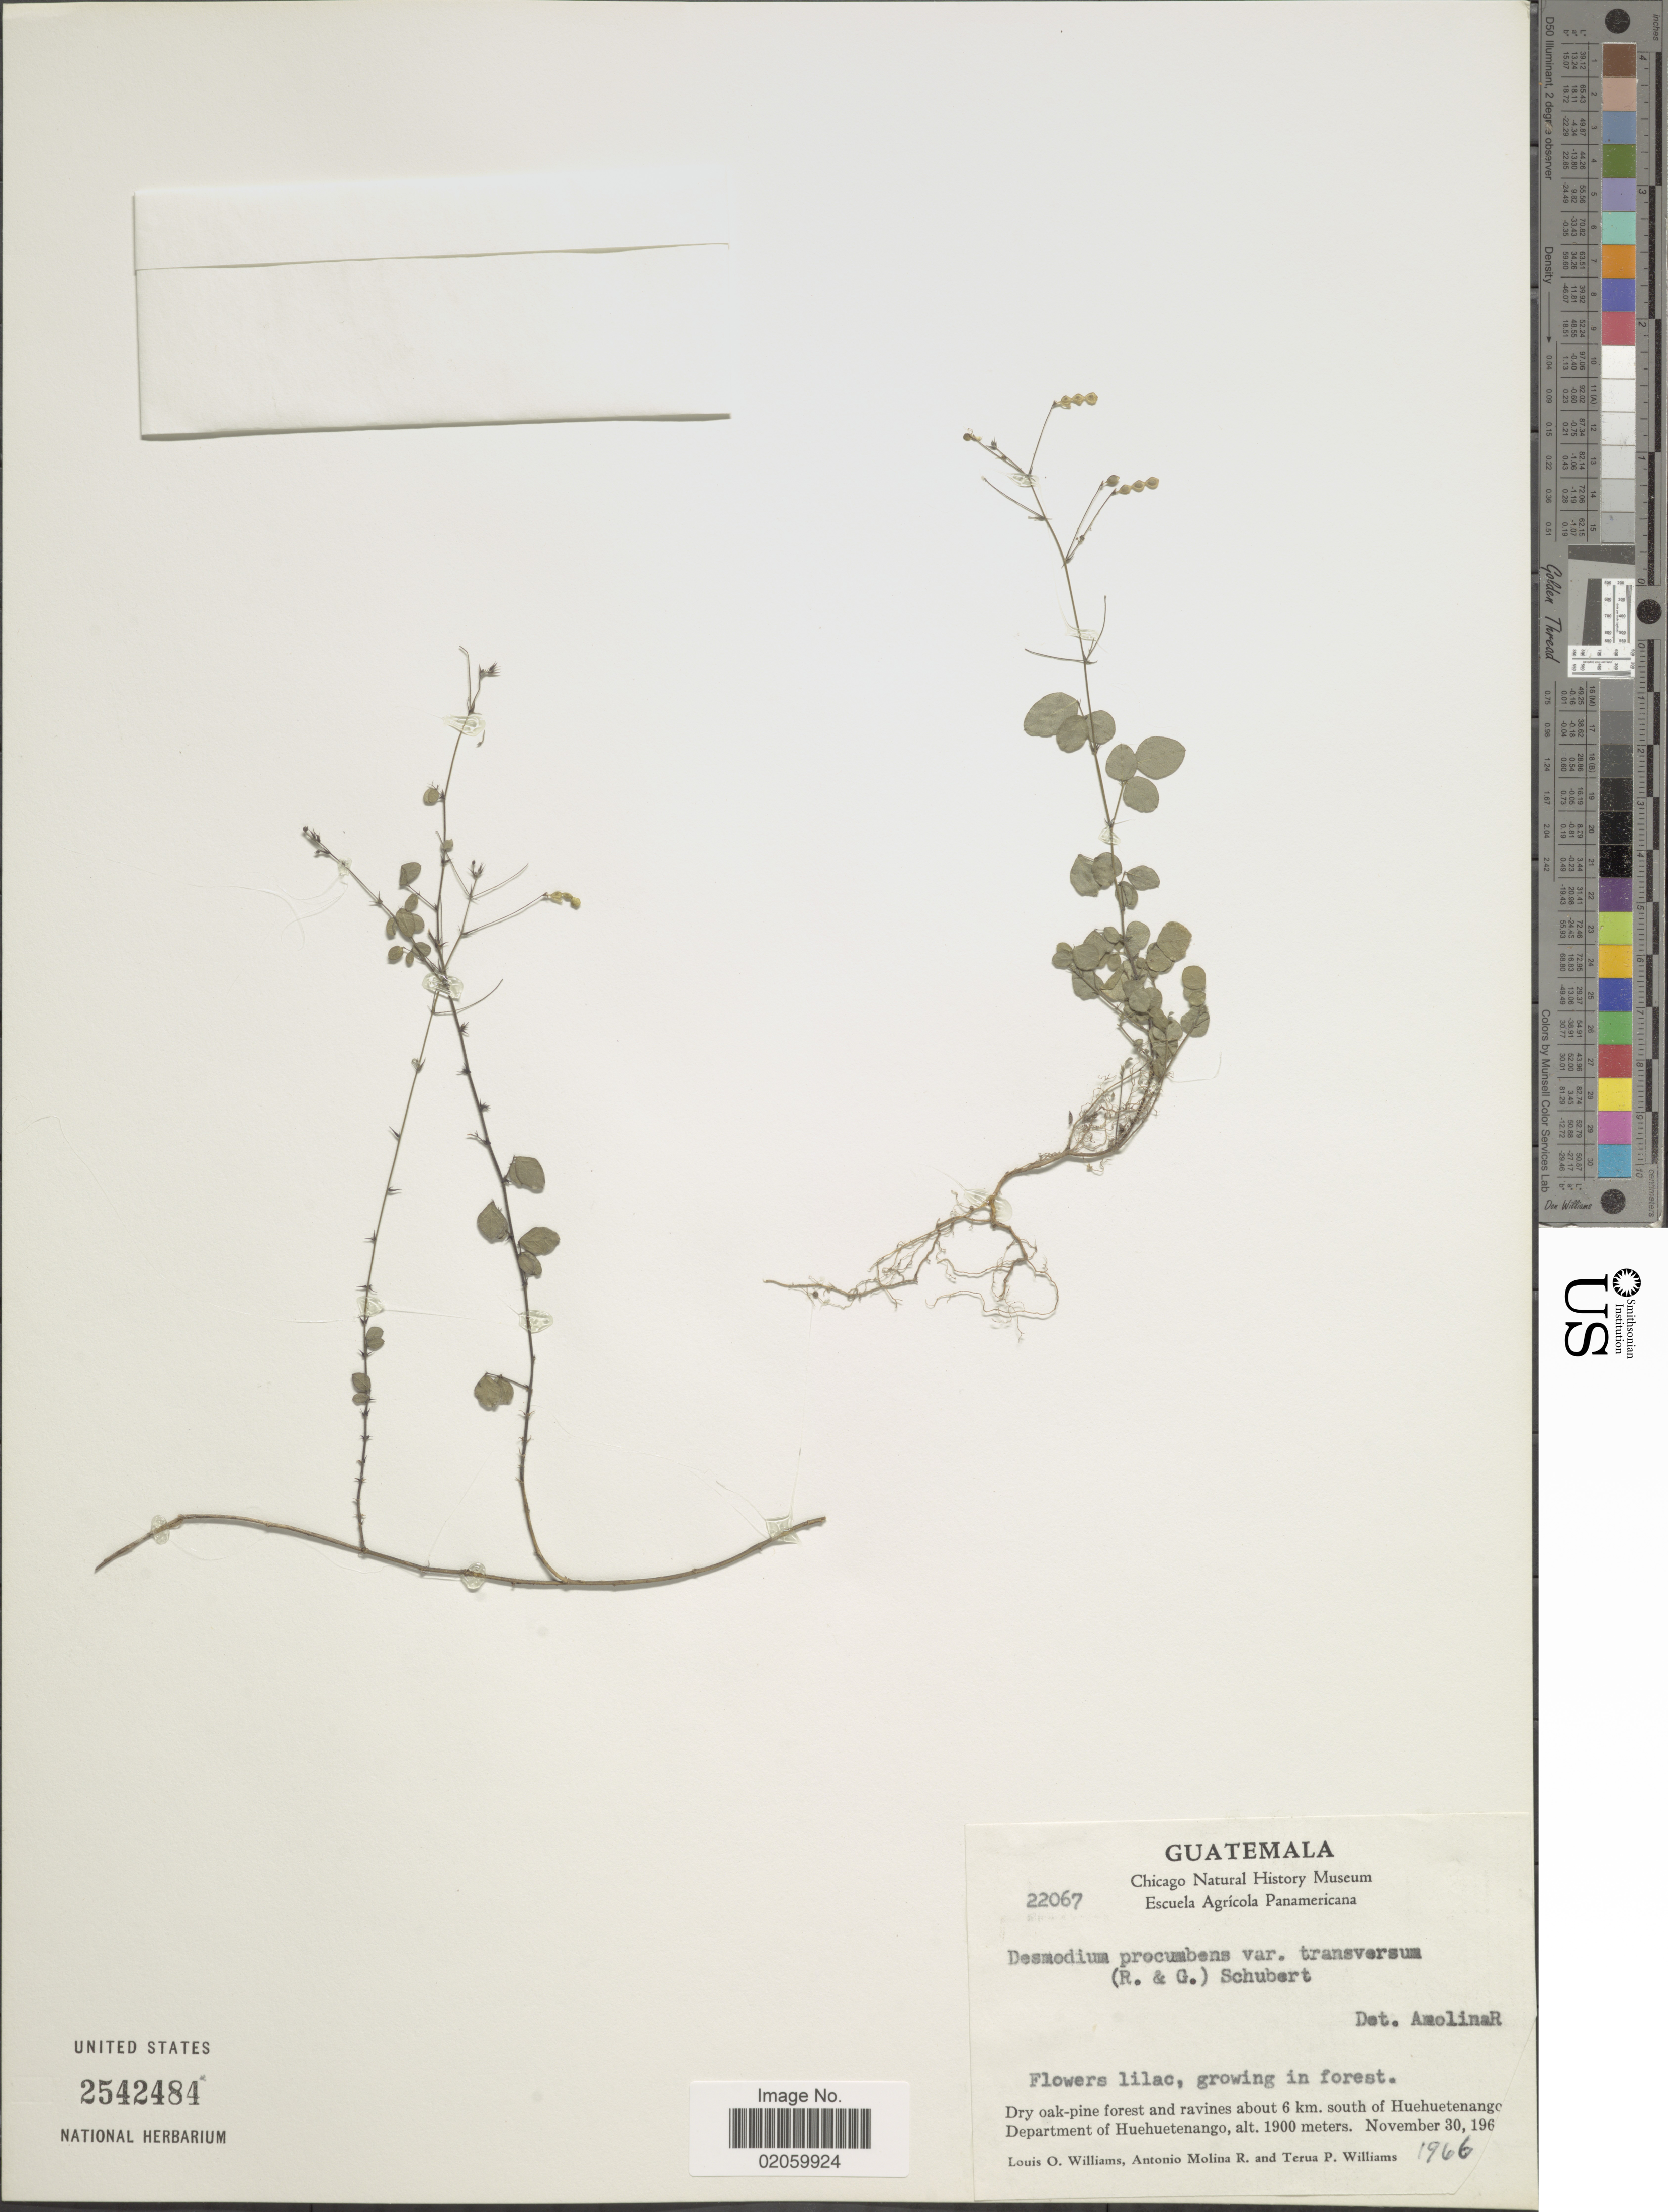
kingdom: Plantae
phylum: Tracheophyta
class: Magnoliopsida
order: Fabales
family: Fabaceae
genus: Desmodium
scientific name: Desmodium procumbens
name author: (Mill.) Hitchc.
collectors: L. O. Williams, A. Molina R. & T. P. Williams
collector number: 22067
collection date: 1966-11-30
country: Guatemala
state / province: Huehuetenango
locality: About 6 km south of Huehuetenango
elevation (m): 1900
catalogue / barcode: US 2542484